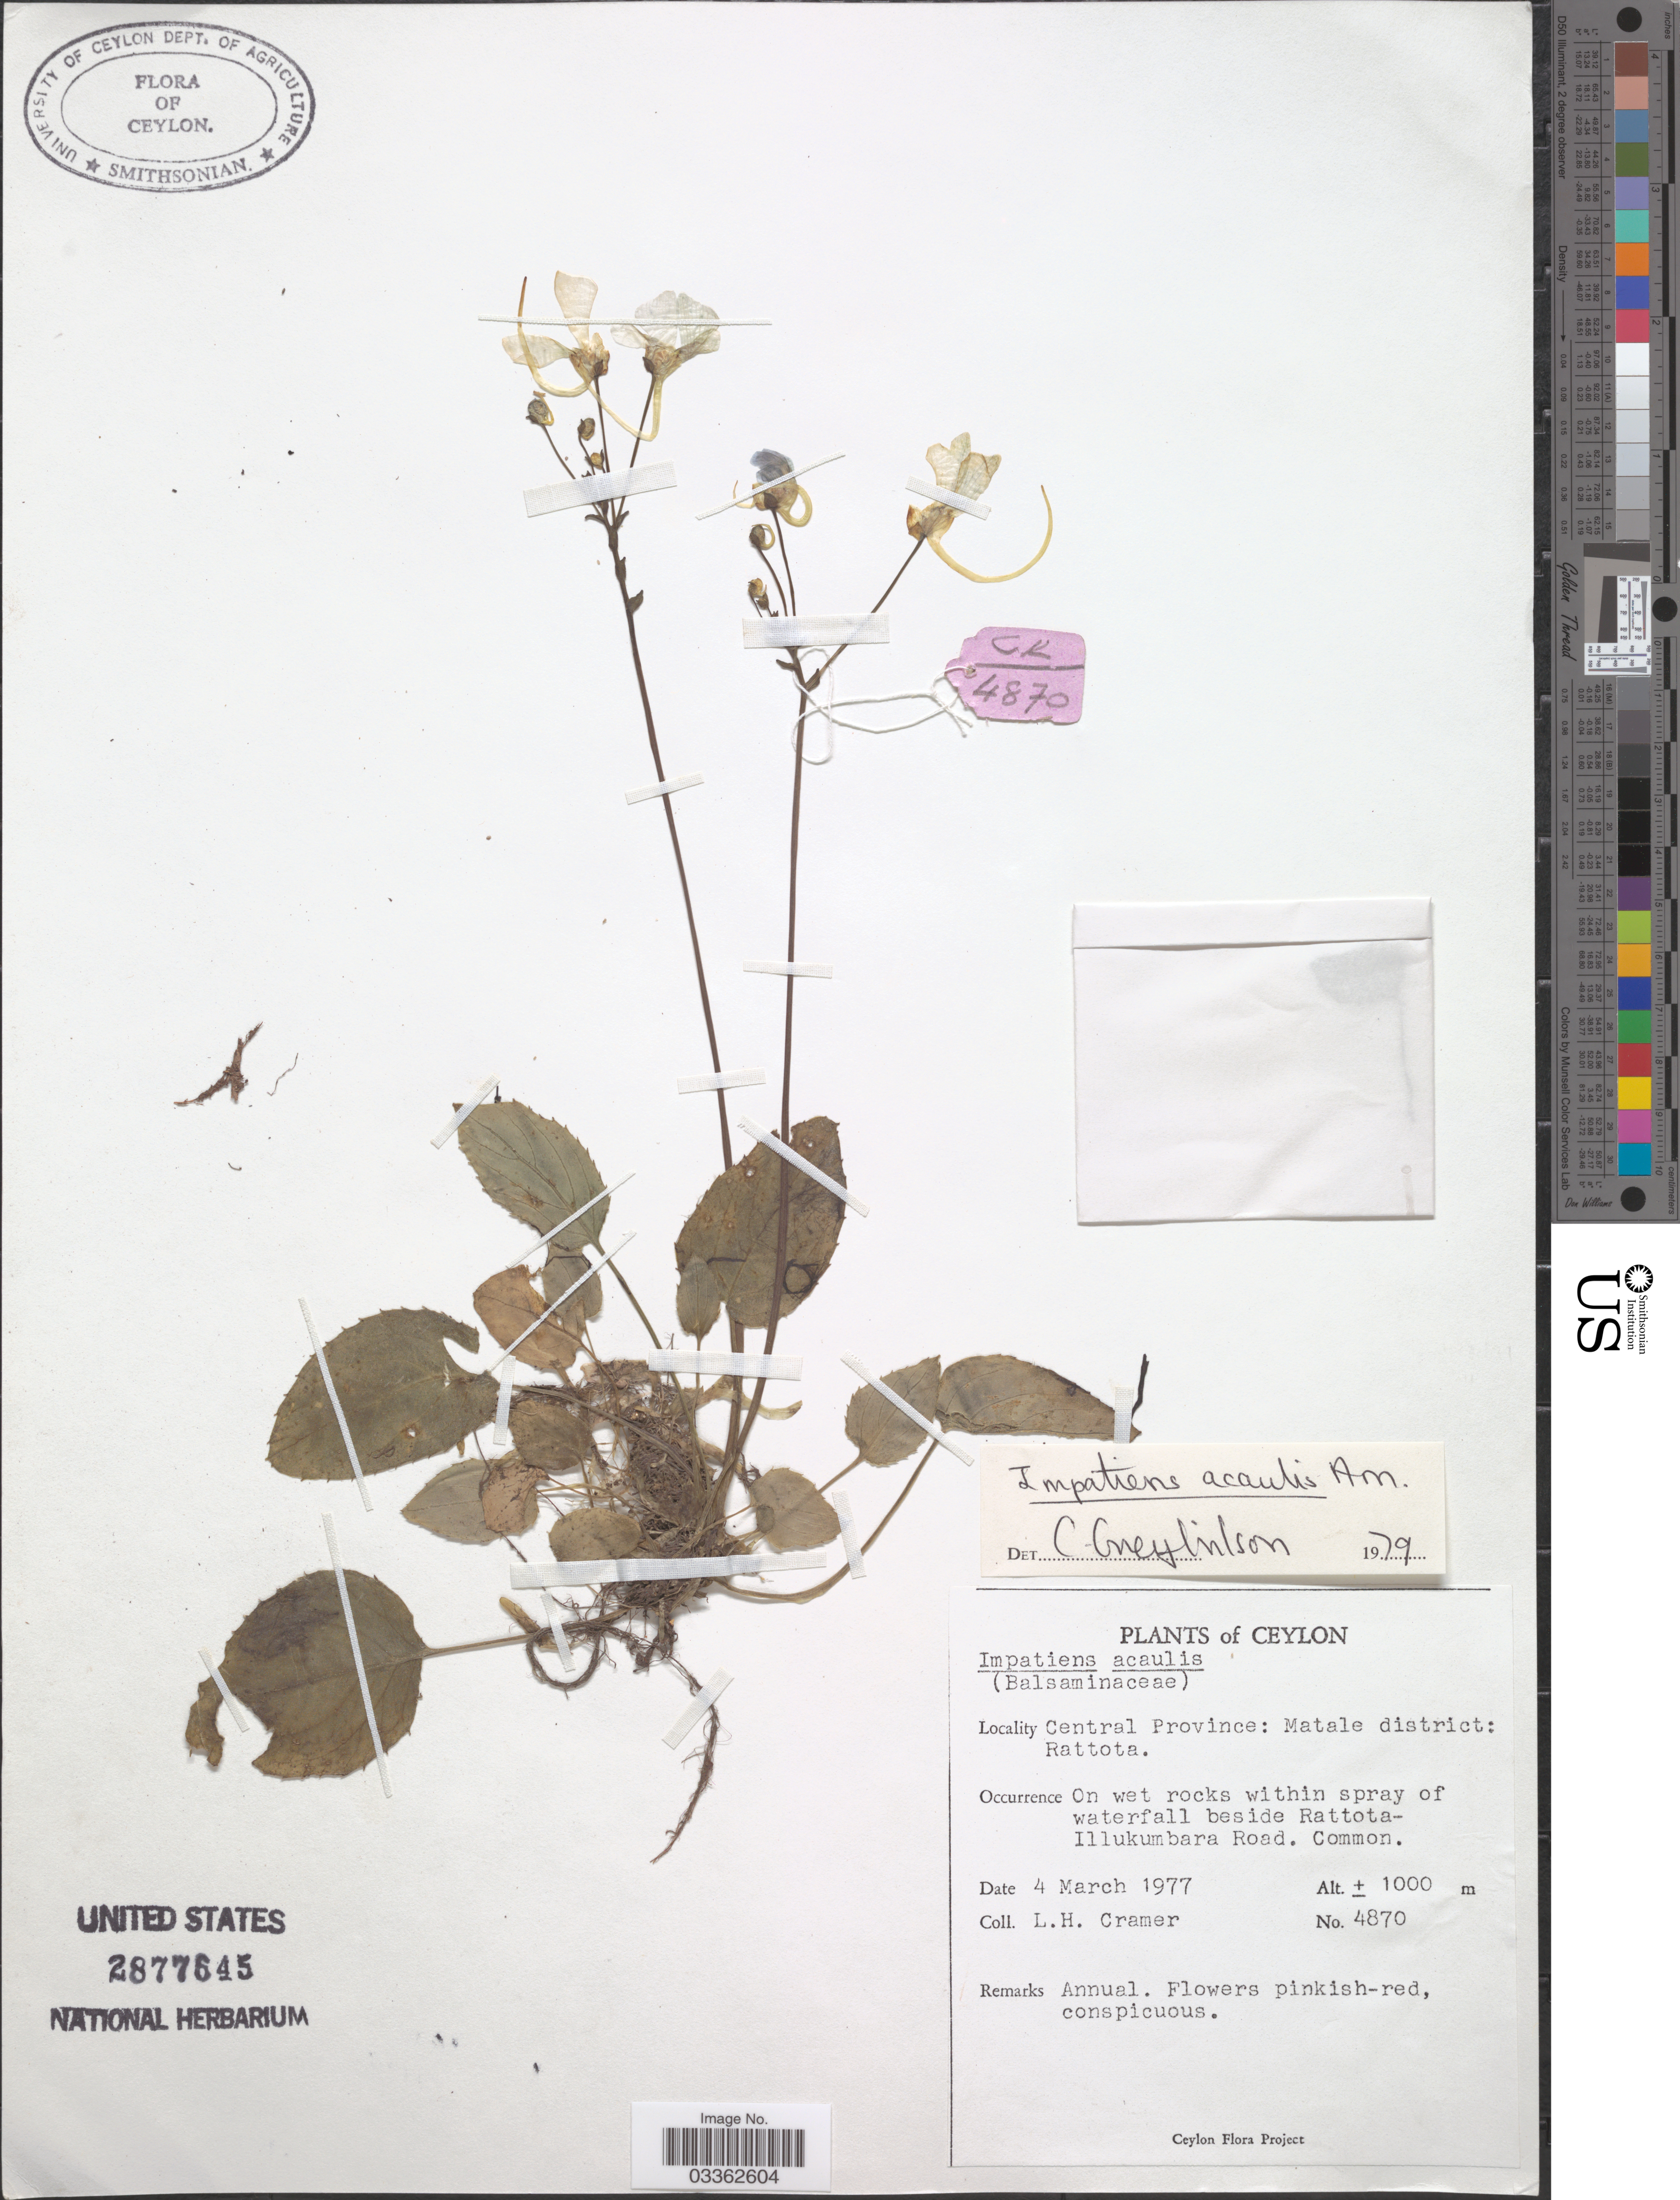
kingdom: Plantae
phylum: Tracheophyta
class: Magnoliopsida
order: Ericales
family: Balsaminaceae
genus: Impatiens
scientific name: Impatiens acaulis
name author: Arn.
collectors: L. H. Cramer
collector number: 4870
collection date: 1977-03-04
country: Sri Lanka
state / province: Central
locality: Ceylon. Matale district: Rattota. On wet rocks within spray of waterfall beside Rattota-Illukumbara Road.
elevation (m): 1000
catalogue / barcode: US 2877645